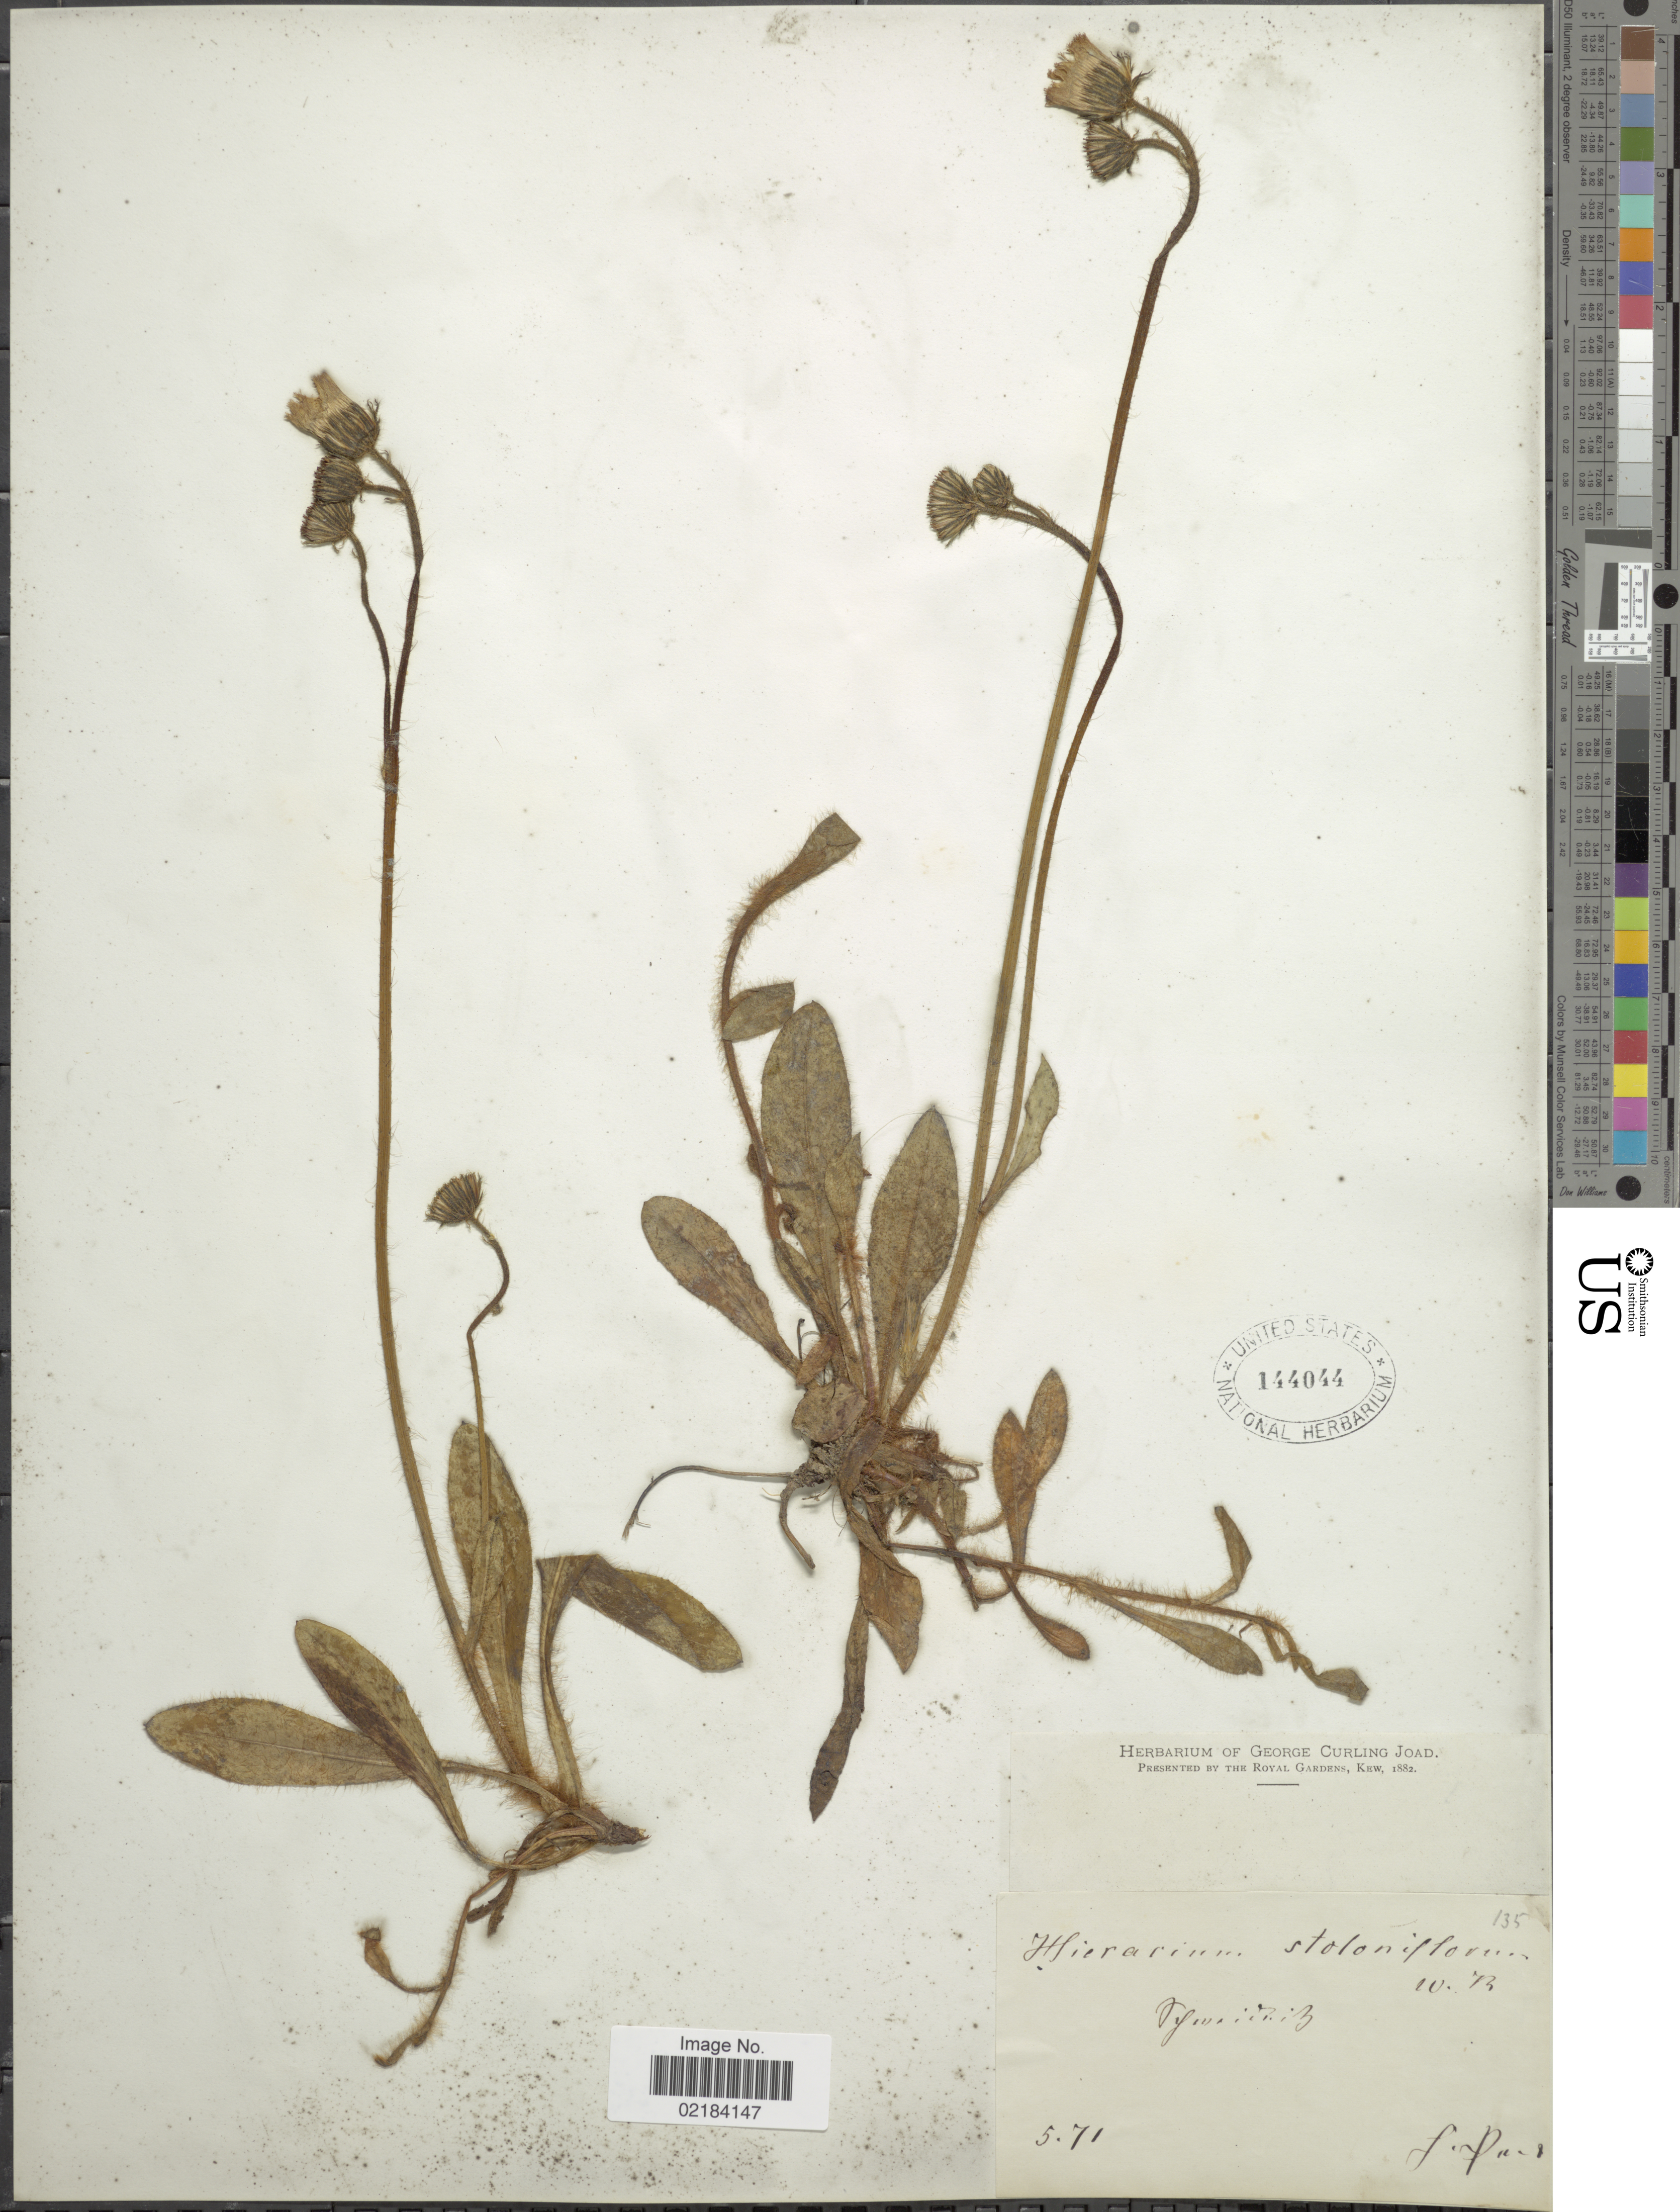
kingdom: Plantae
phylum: Tracheophyta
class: Magnoliopsida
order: Asterales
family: Asteraceae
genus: Pilosella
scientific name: Pilosella stoloniflora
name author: (Waldst. & Kit.) F.W. Schultz & Sch. Bip.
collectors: ex herb. George Curling Joad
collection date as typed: Transcribed d/m/y: /5/71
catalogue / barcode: US 144044